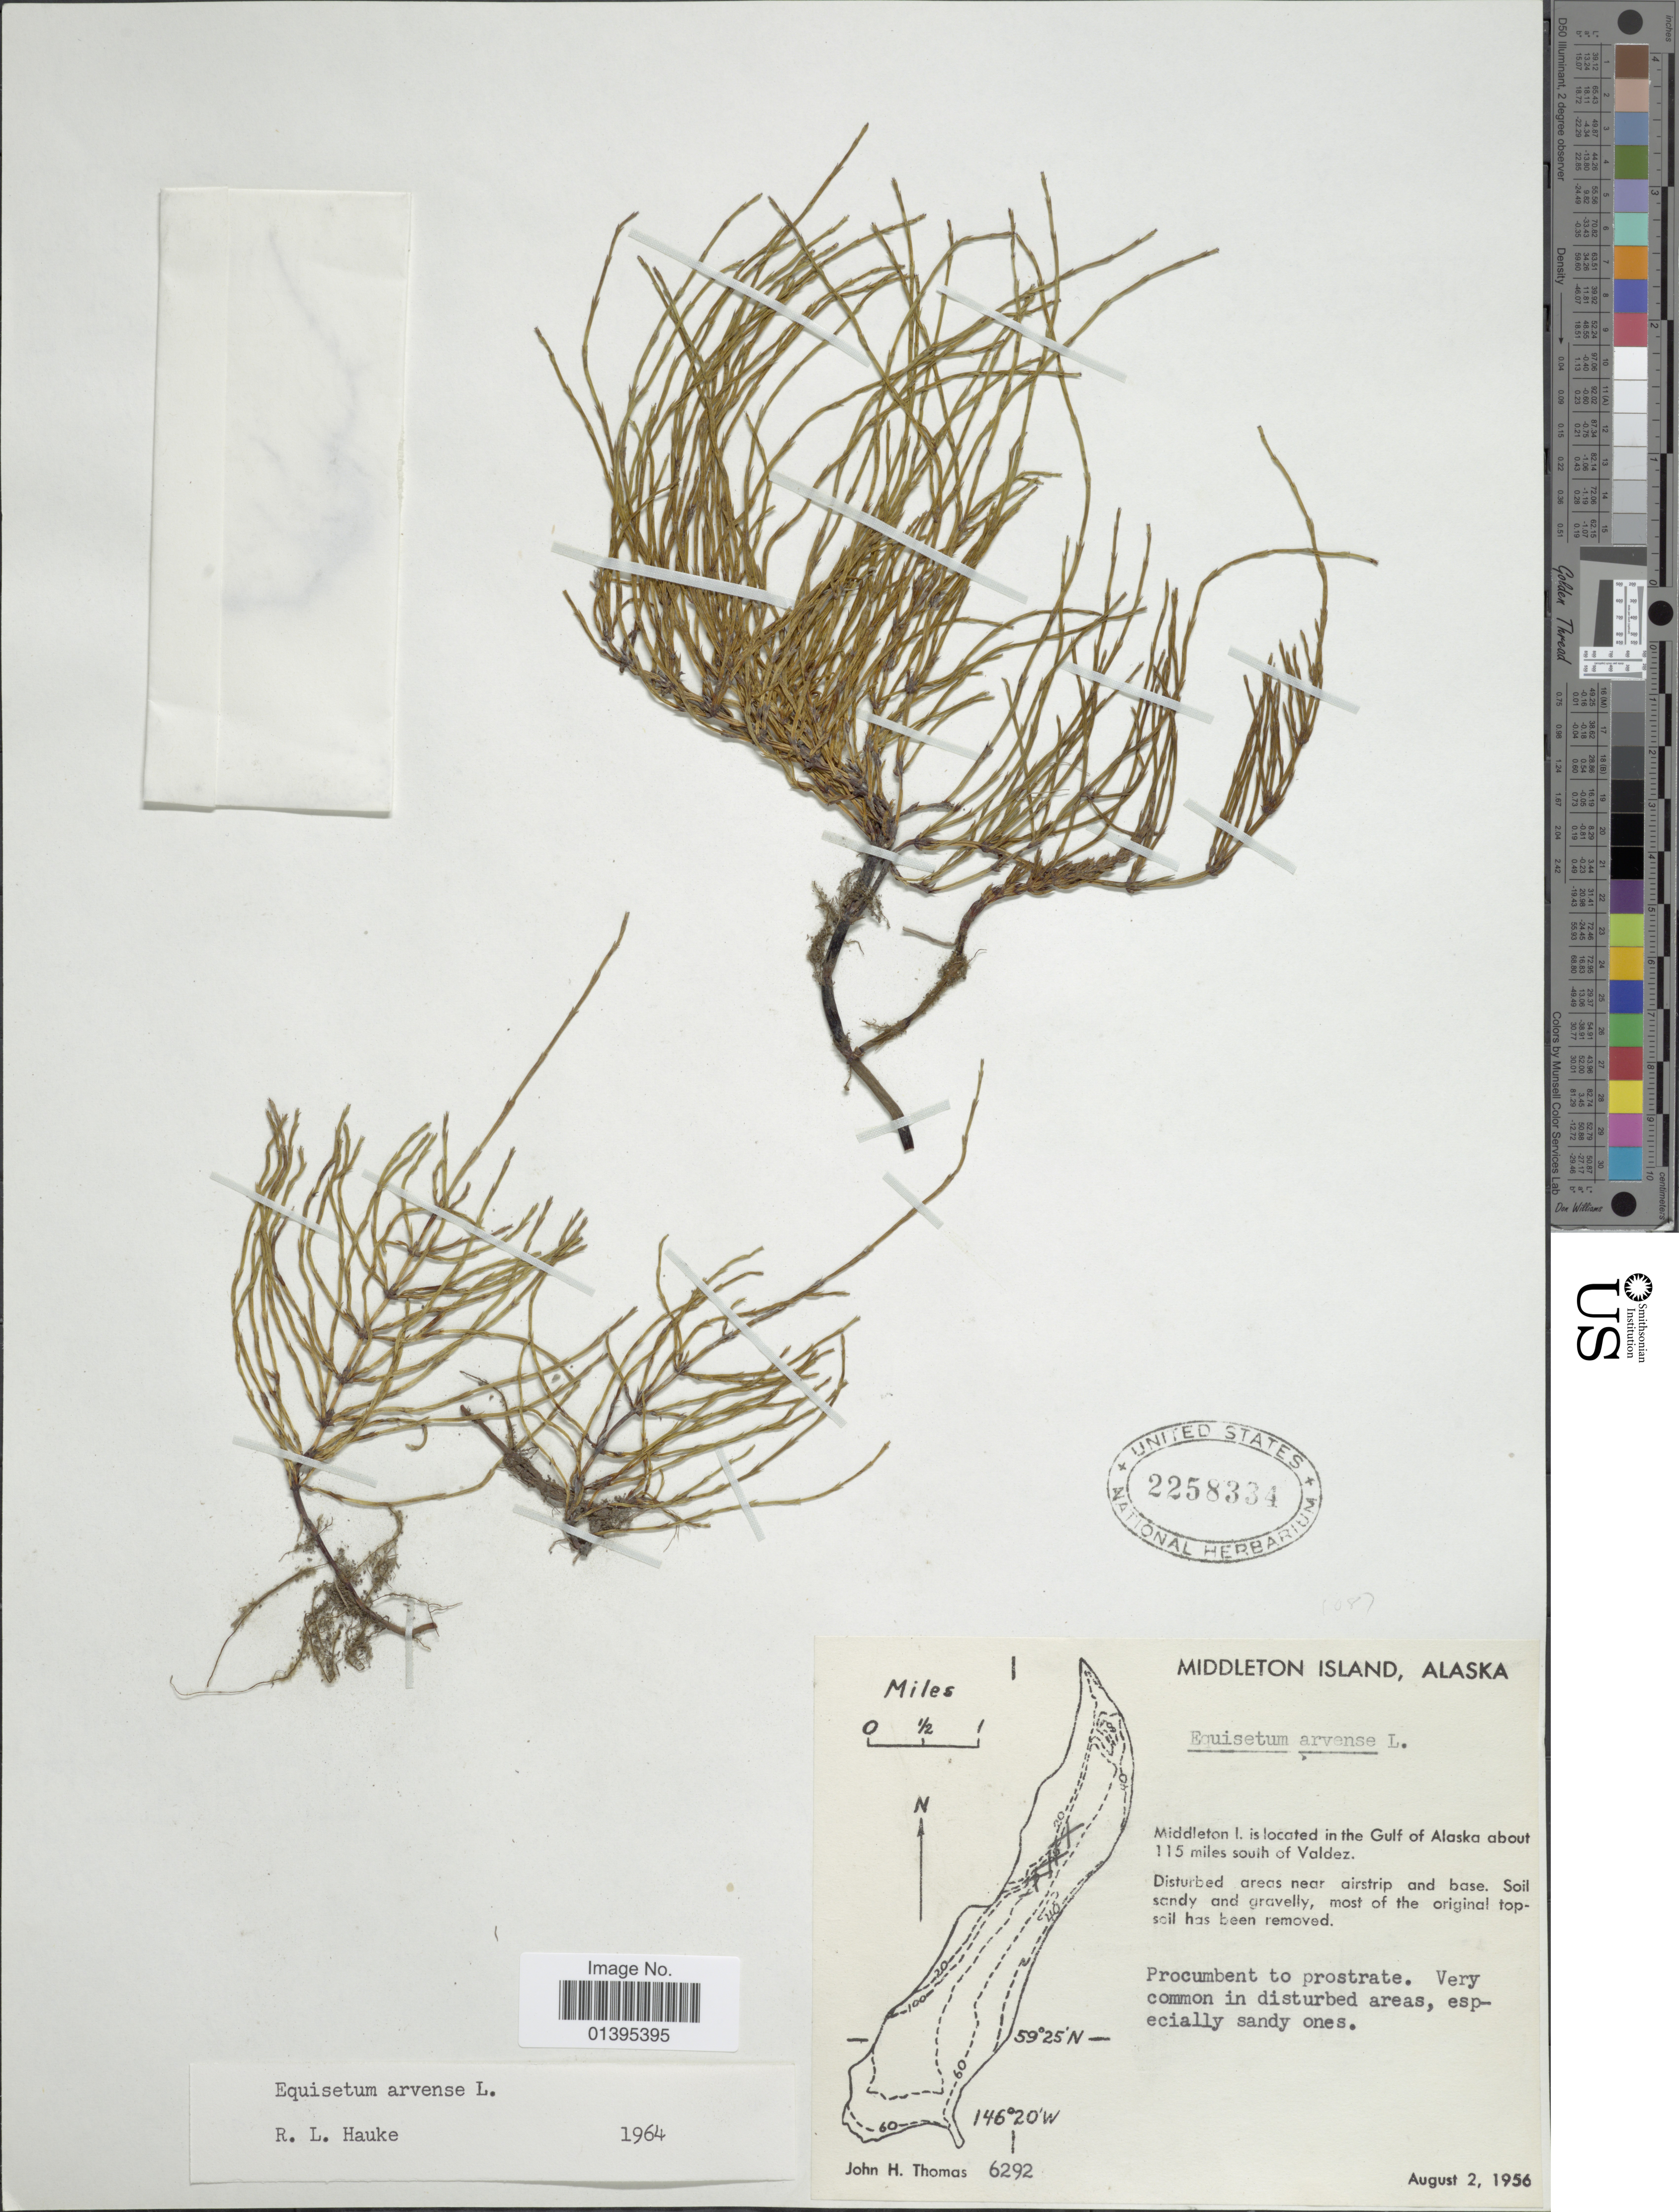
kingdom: Plantae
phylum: Tracheophyta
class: Polypodiopsida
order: Equisetales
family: Equisetaceae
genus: Equisetum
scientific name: Equisetum arvense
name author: L.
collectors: J. H. Thomas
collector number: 6292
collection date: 1956-08-02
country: United States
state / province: Alaska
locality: Middleton Island, Middleton I. is located in the Gulf of Alaska about 115 miles south of Valdez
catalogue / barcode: US 2258334